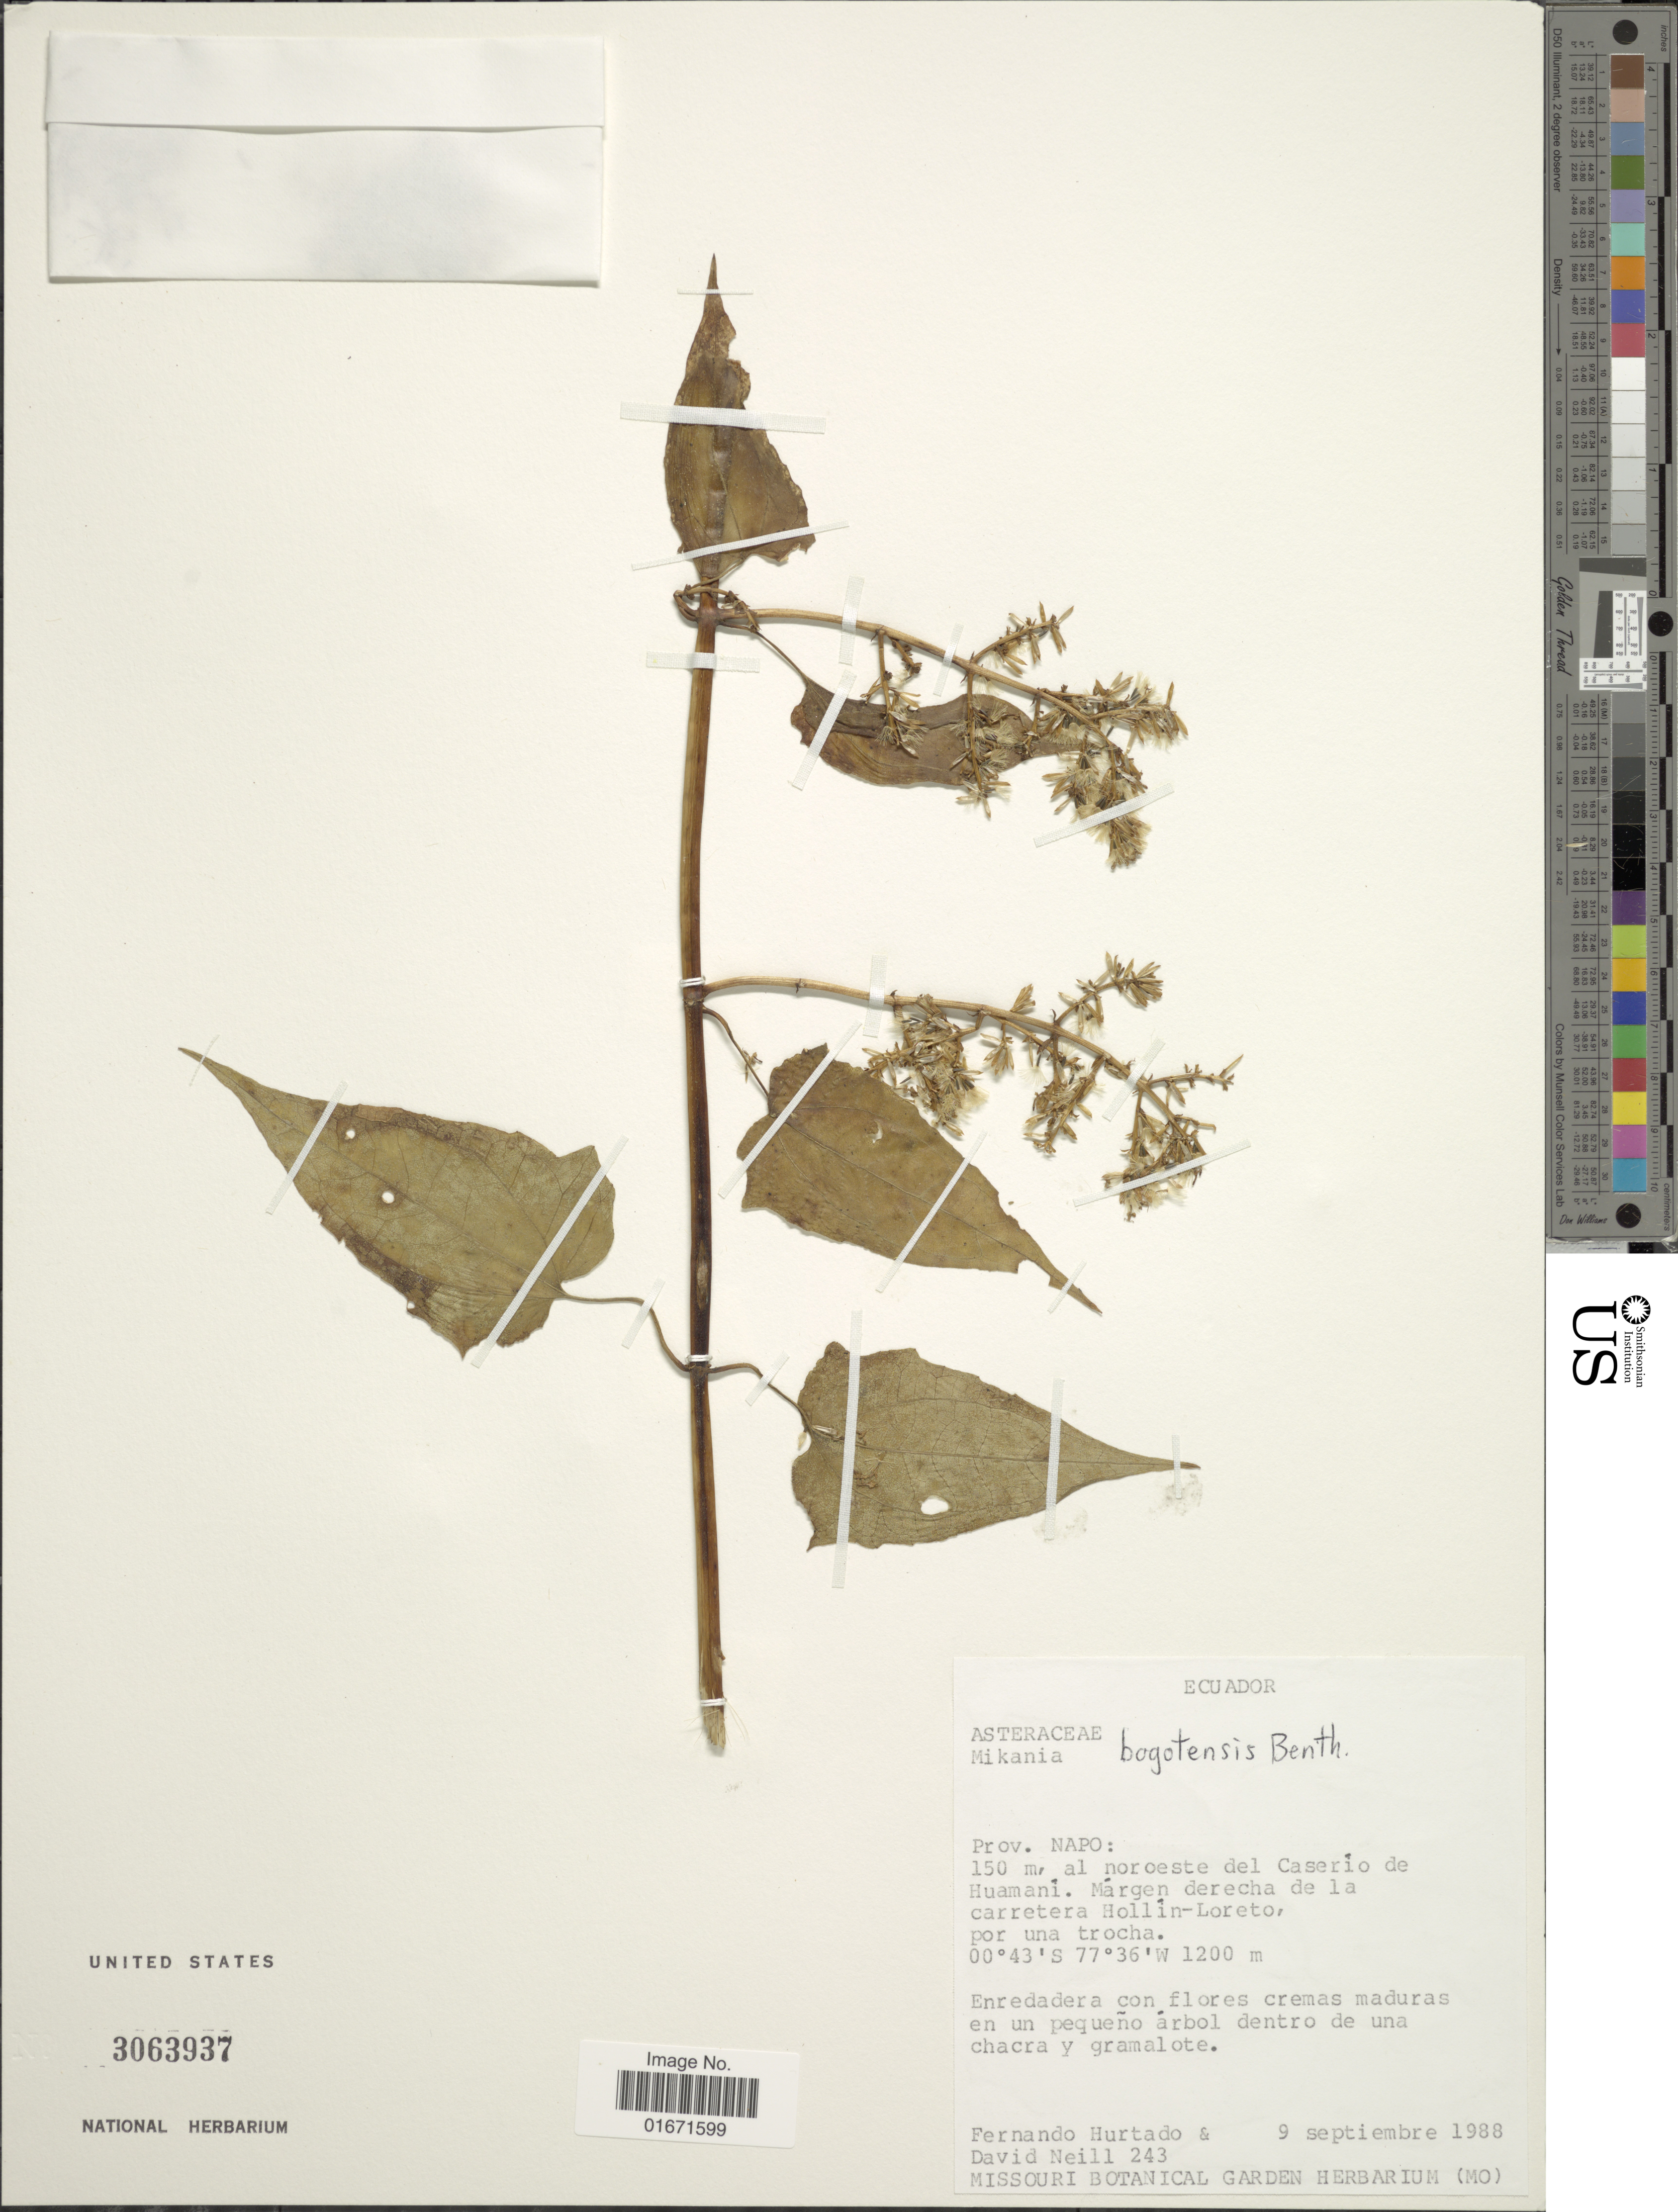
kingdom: Plantae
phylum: Tracheophyta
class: Magnoliopsida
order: Asterales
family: Asteraceae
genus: Mikania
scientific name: Mikania bogotensis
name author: Benth.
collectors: F. Hurtado & D. A. Neill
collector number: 243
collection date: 1988-09-09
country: Ecuador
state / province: Napo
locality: Prov. Napo: 150 m. al noroeste del Caserio de Huamani. Márgen derecha de la carretera Hollin-Loreto, por una trocha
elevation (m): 1200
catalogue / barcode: US 3063937